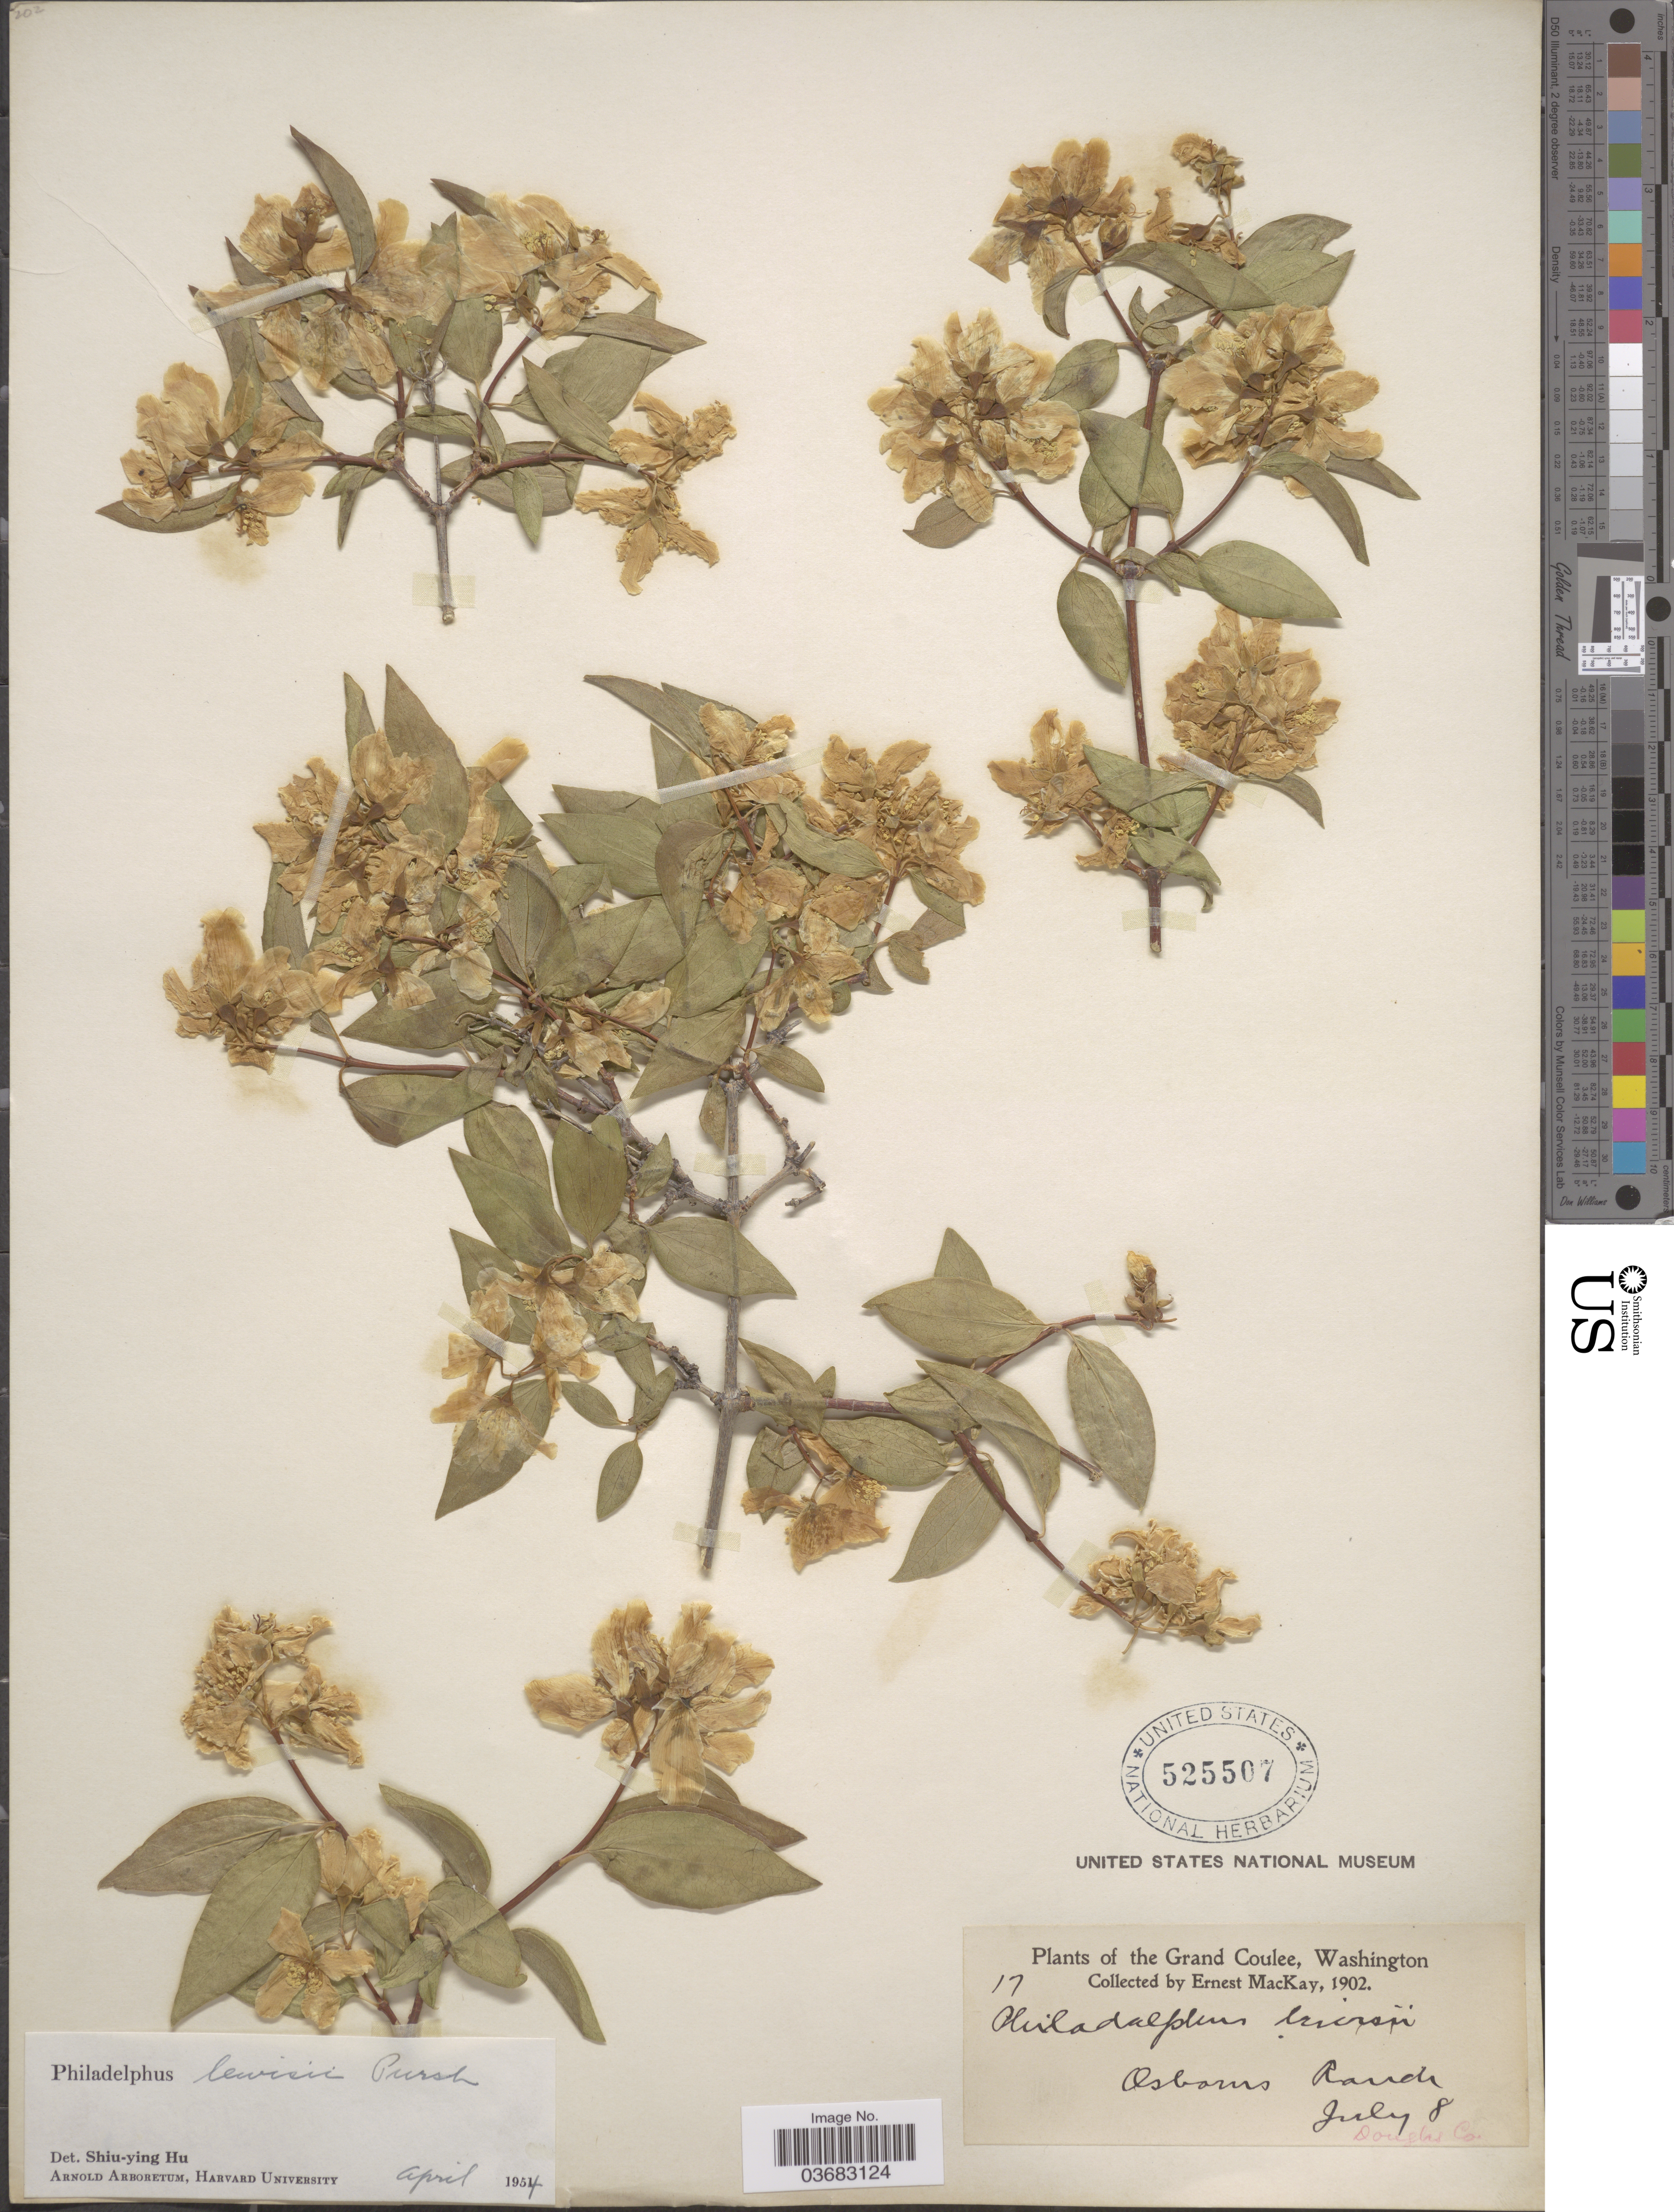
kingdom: Plantae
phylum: Tracheophyta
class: Magnoliopsida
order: Cornales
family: Hydrangeaceae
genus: Philadelphus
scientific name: Philadelphus lewisii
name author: Pursh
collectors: E. MacKay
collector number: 17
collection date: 1902-07-08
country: United States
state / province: Washington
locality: Grand Coulee. Osborn's Ranch.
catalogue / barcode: US 525507